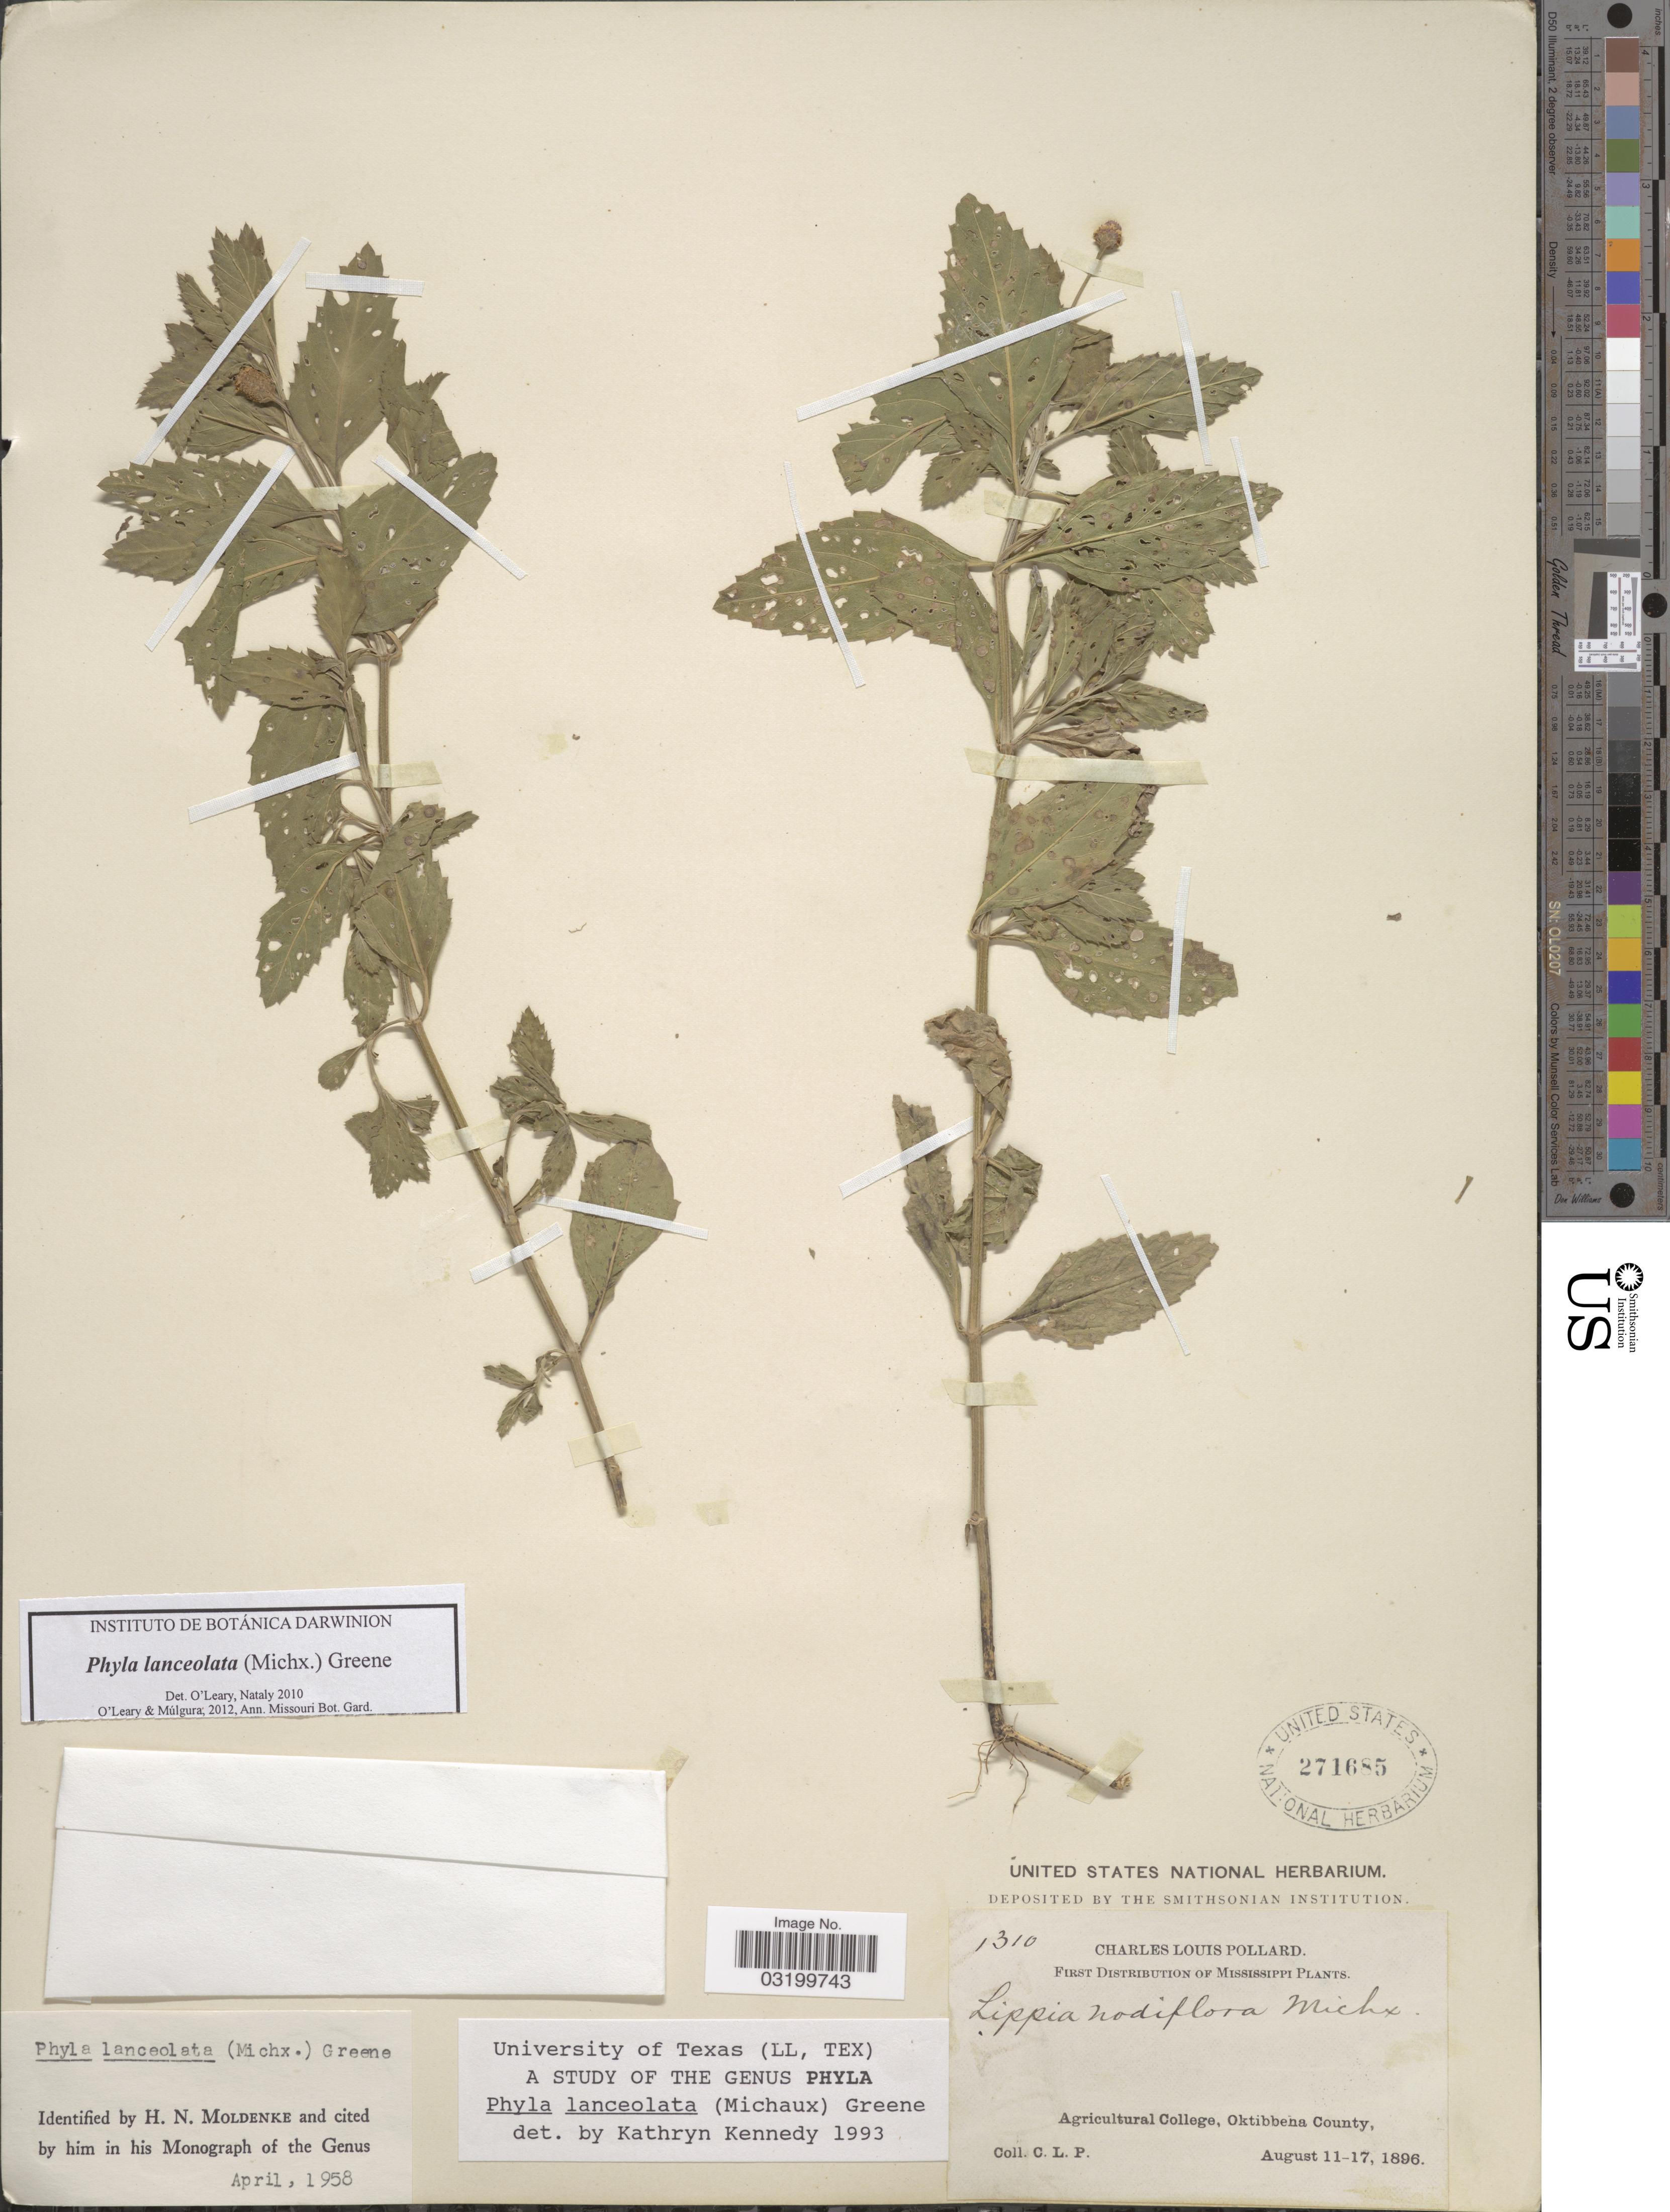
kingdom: Plantae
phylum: Tracheophyta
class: Magnoliopsida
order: Lamiales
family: Verbenaceae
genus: Phyla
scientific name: Phyla lanceolata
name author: (Michx.) Greene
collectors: C. L. Pollard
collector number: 1310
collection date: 1896-08-11/1896-08-17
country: United States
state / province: Mississippi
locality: Agricultural College, Oktibbena County.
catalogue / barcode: US 271685